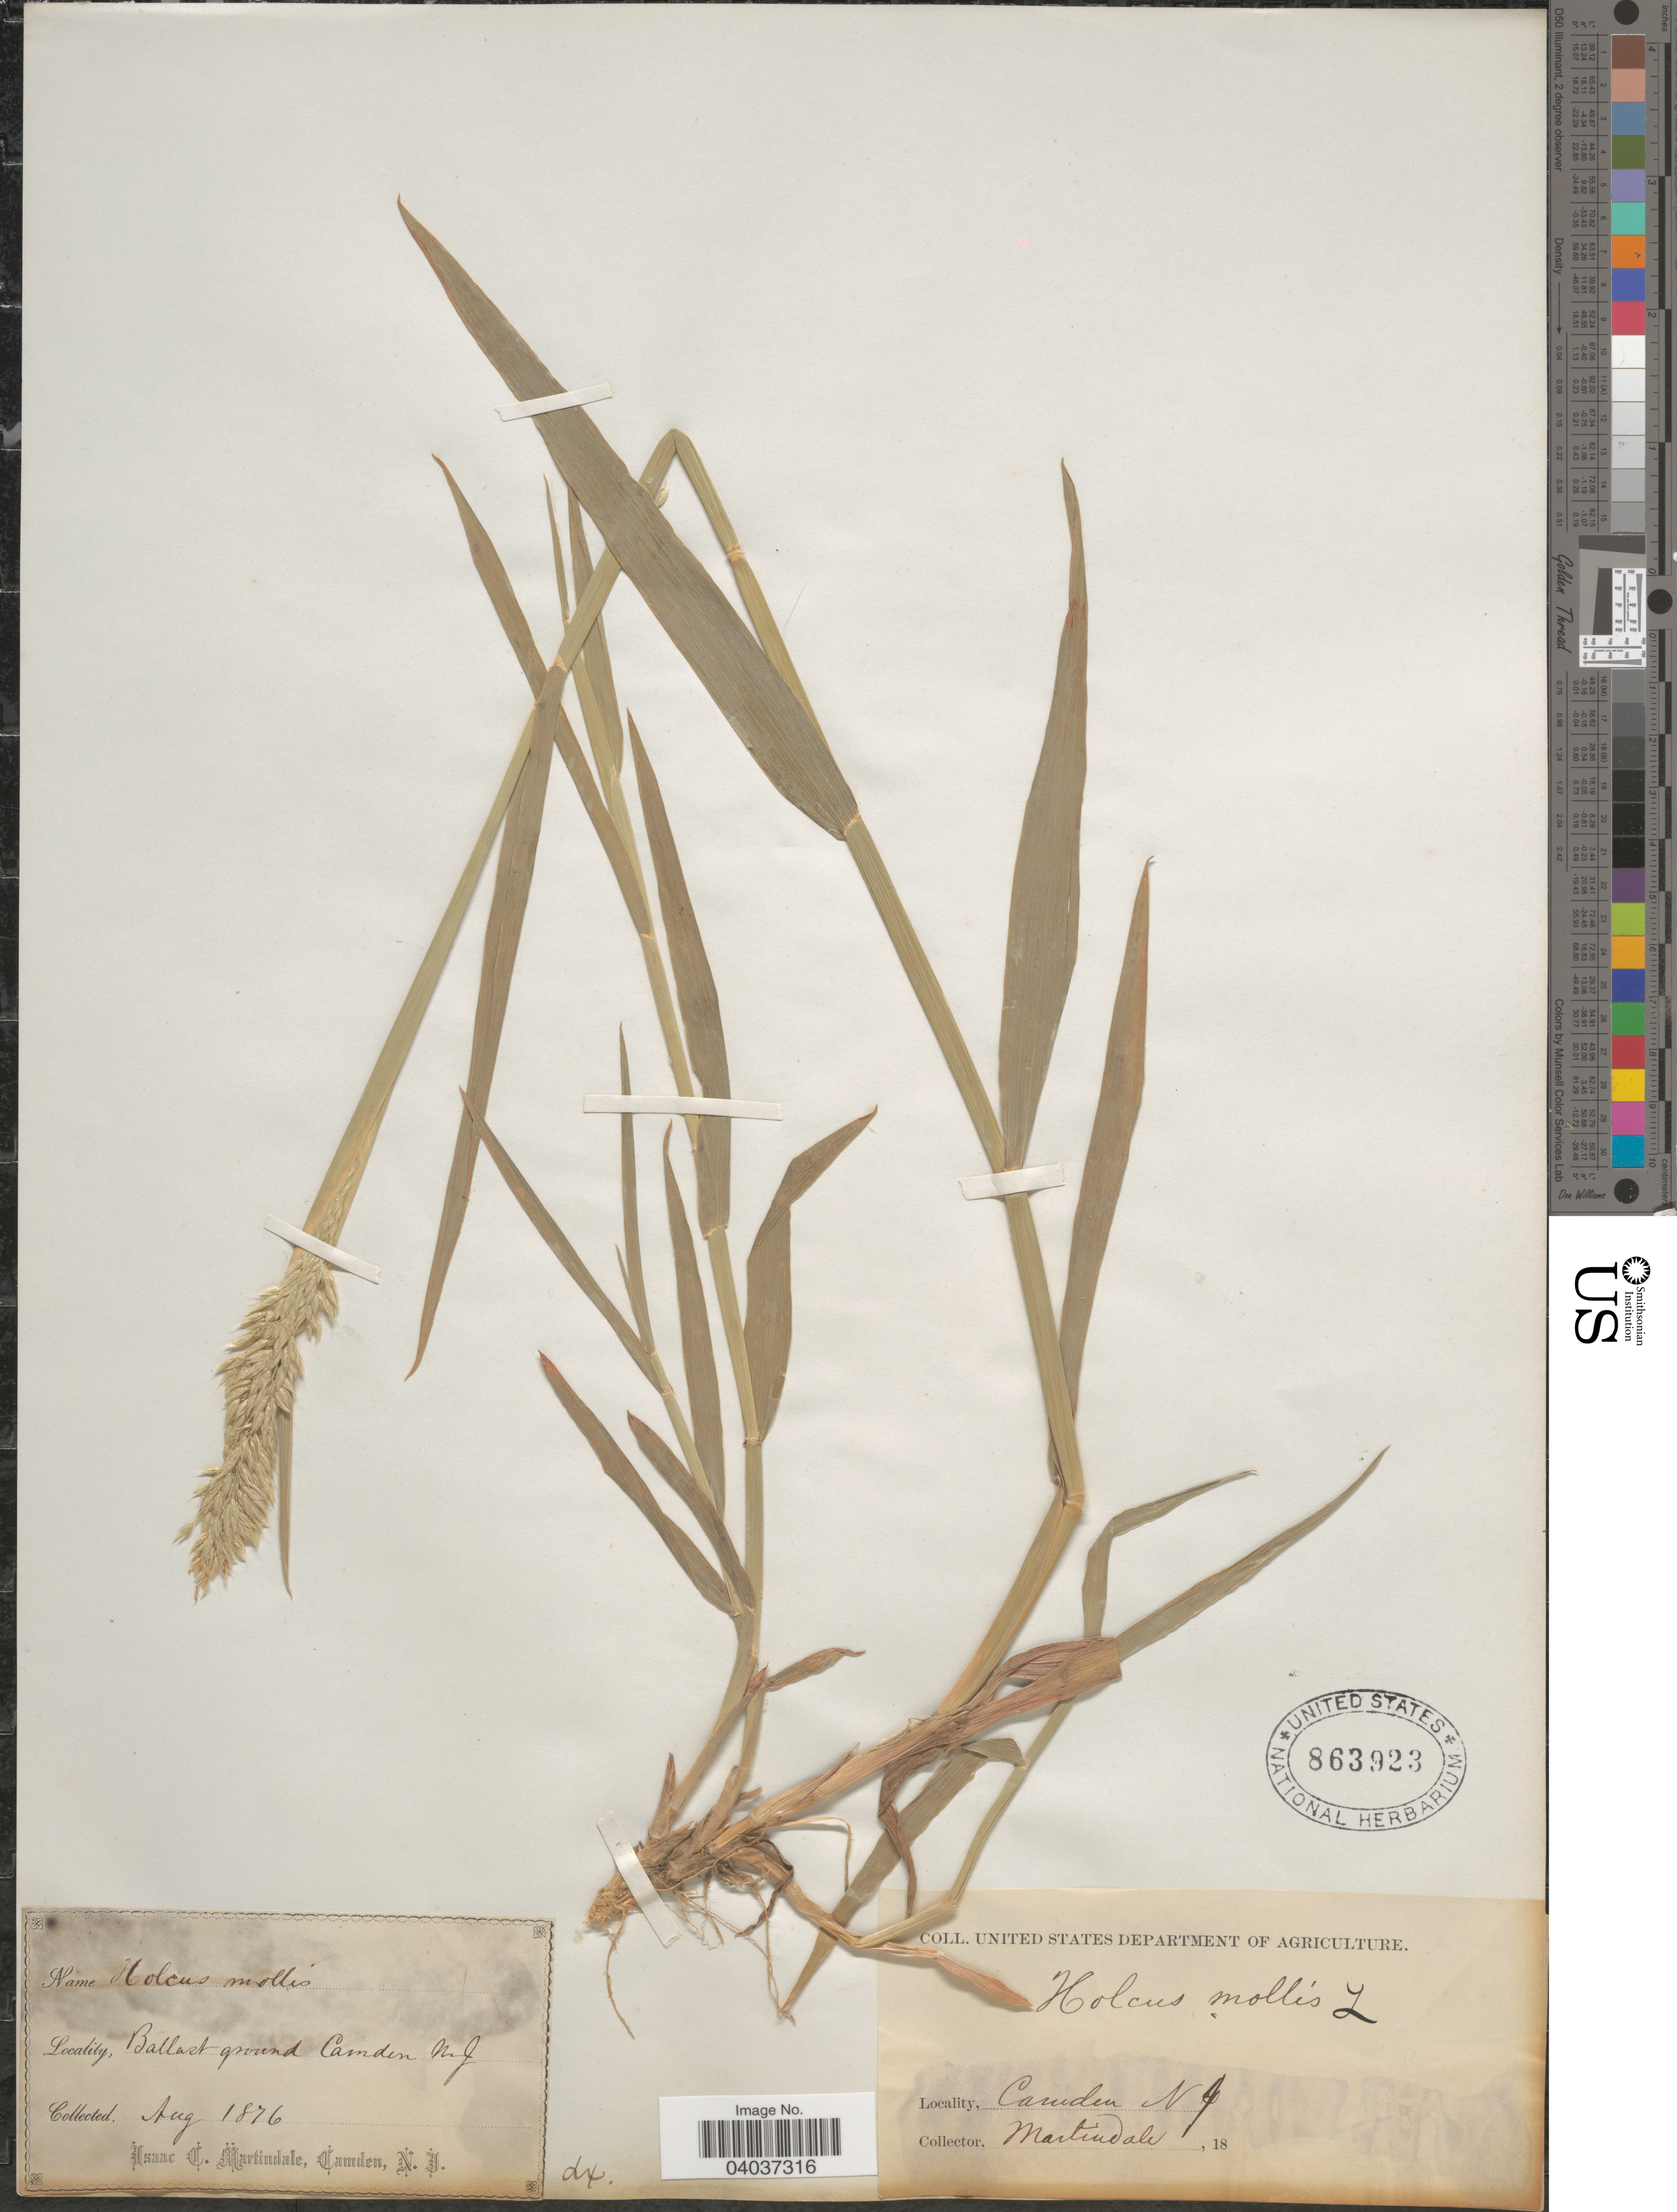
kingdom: Plantae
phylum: Tracheophyta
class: Liliopsida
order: Poales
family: Poaceae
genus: Holcus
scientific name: Holcus mollis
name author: L.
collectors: I. C. Martindale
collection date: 1876-08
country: United States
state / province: New Jersey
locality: Camden.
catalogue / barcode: US 863923